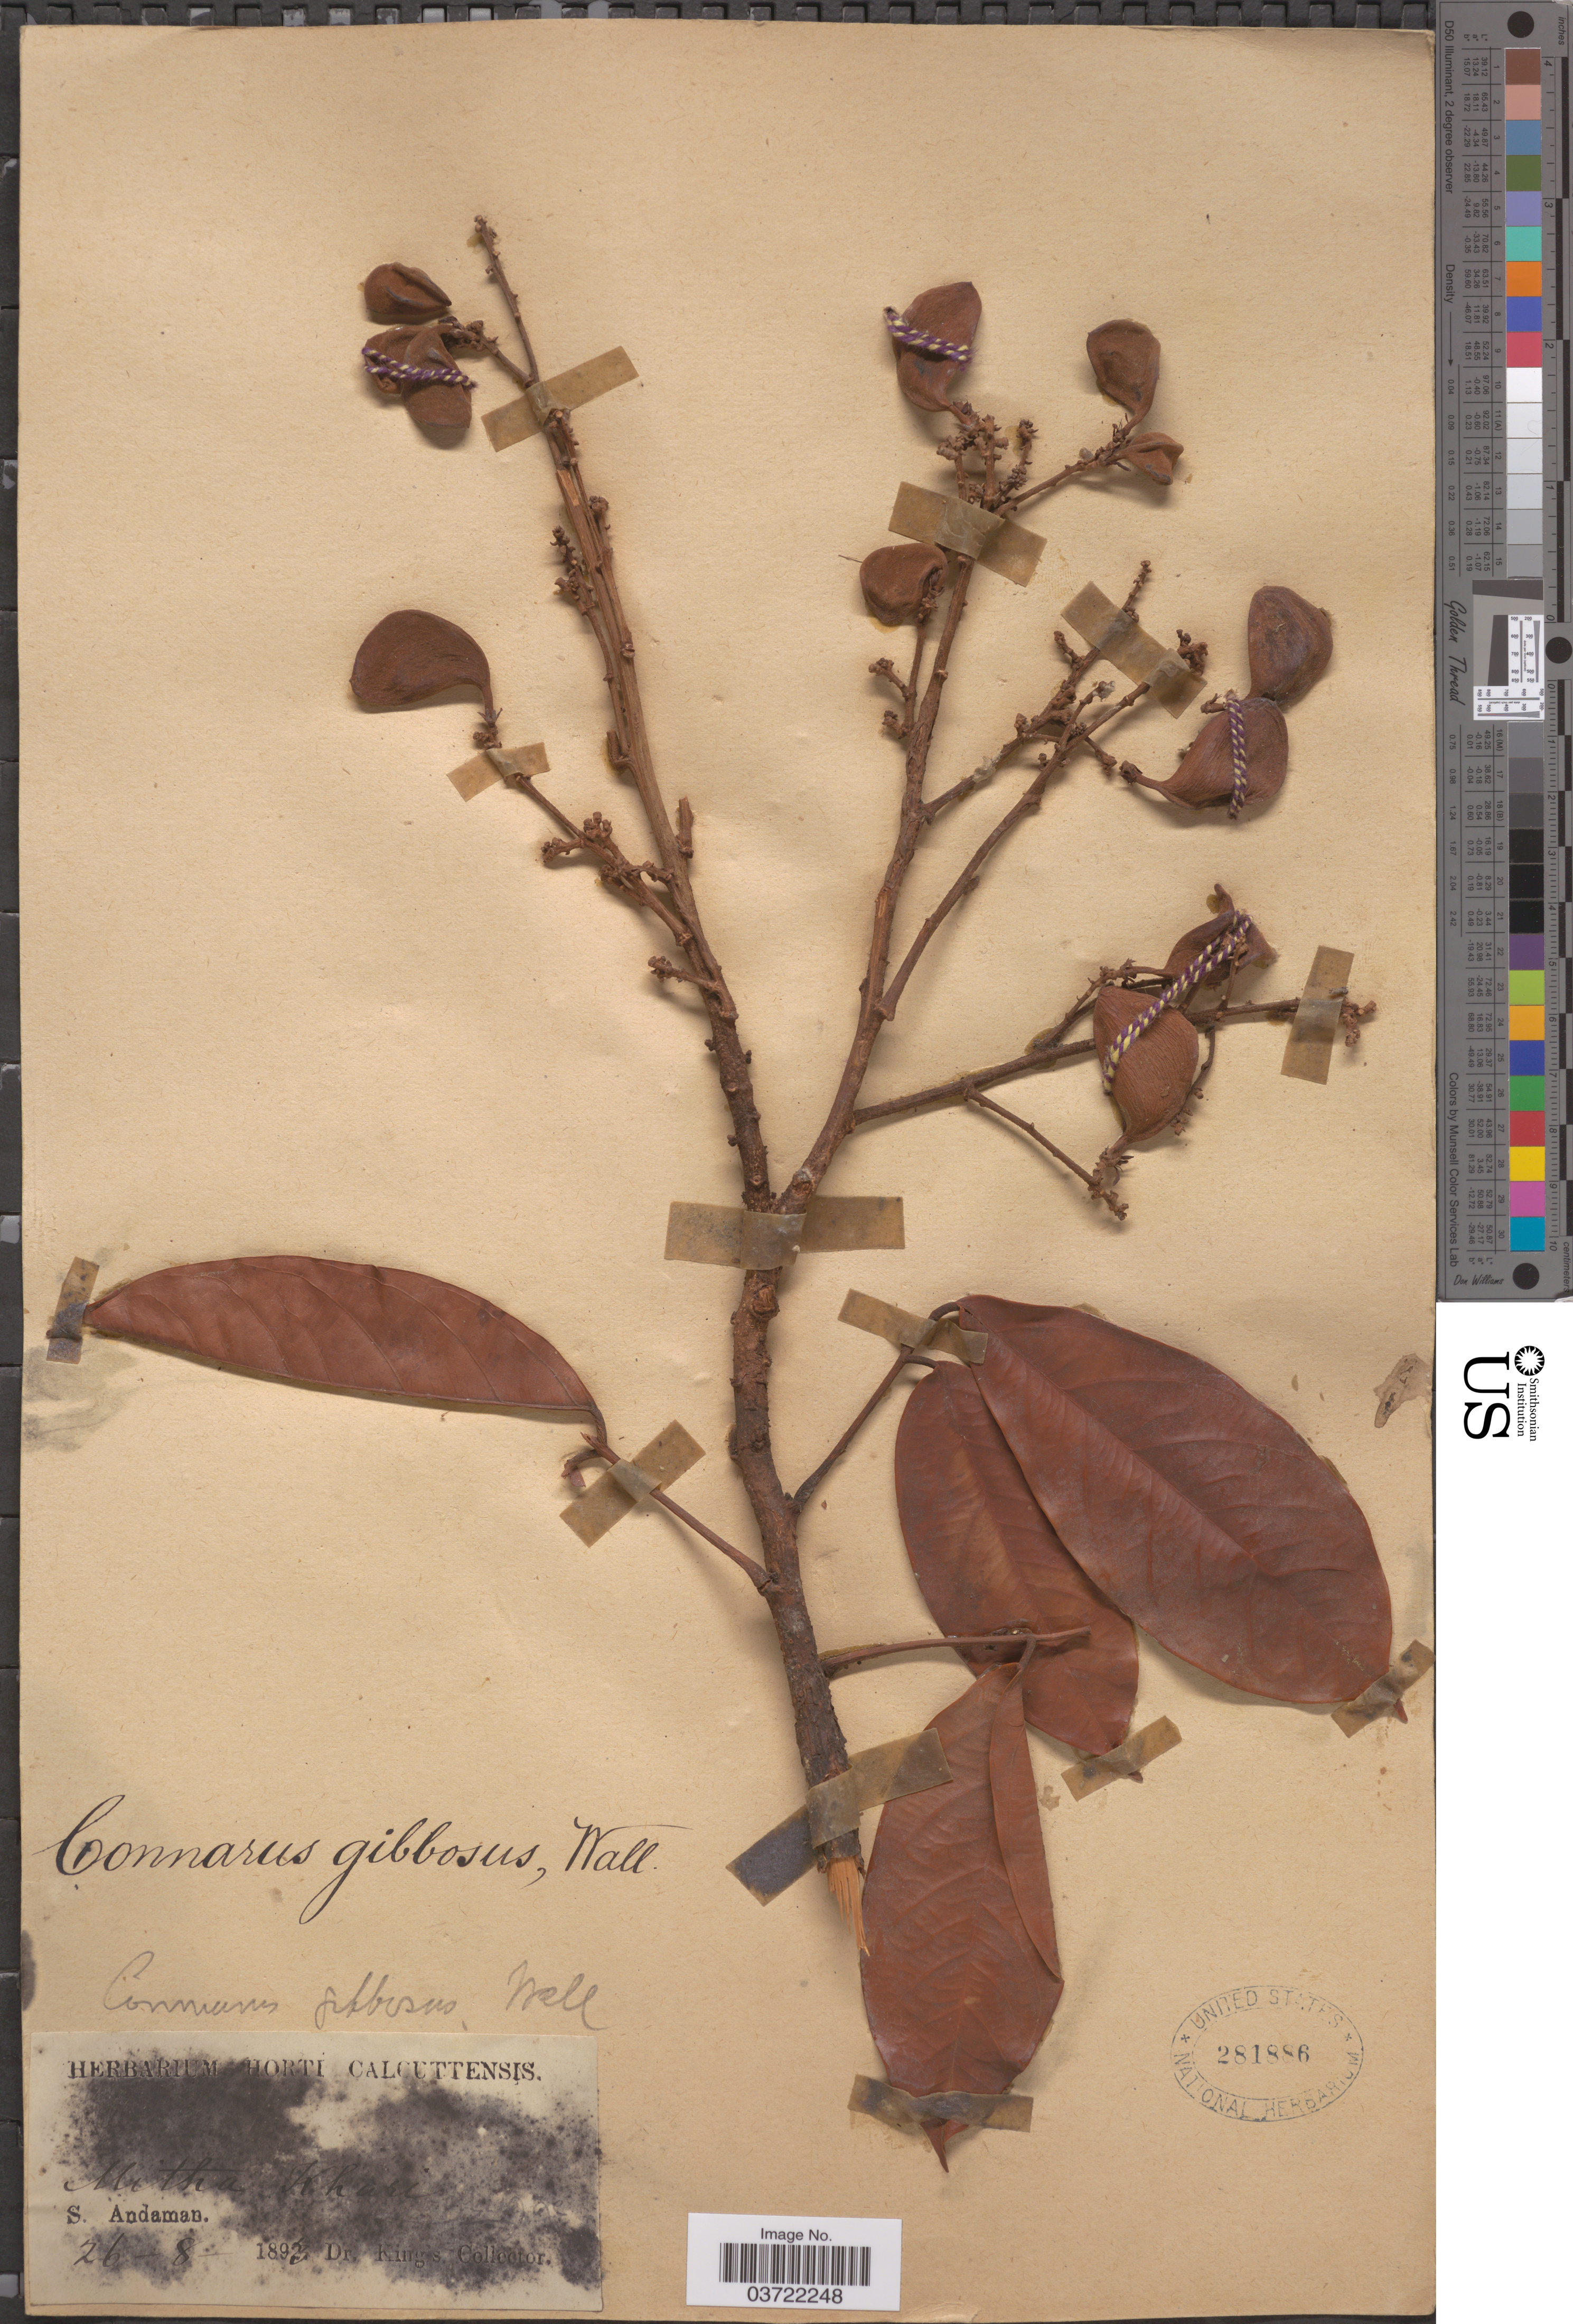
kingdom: Plantae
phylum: Tracheophyta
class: Magnoliopsida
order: Oxalidales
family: Connaraceae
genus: Connarus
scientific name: Connarus gibbosus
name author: Wall.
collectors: Dr. King's collector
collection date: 1893-08-26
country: India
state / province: Andaman and Nicobar Islands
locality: Mithakhari. S. Andaman.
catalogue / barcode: US 281886